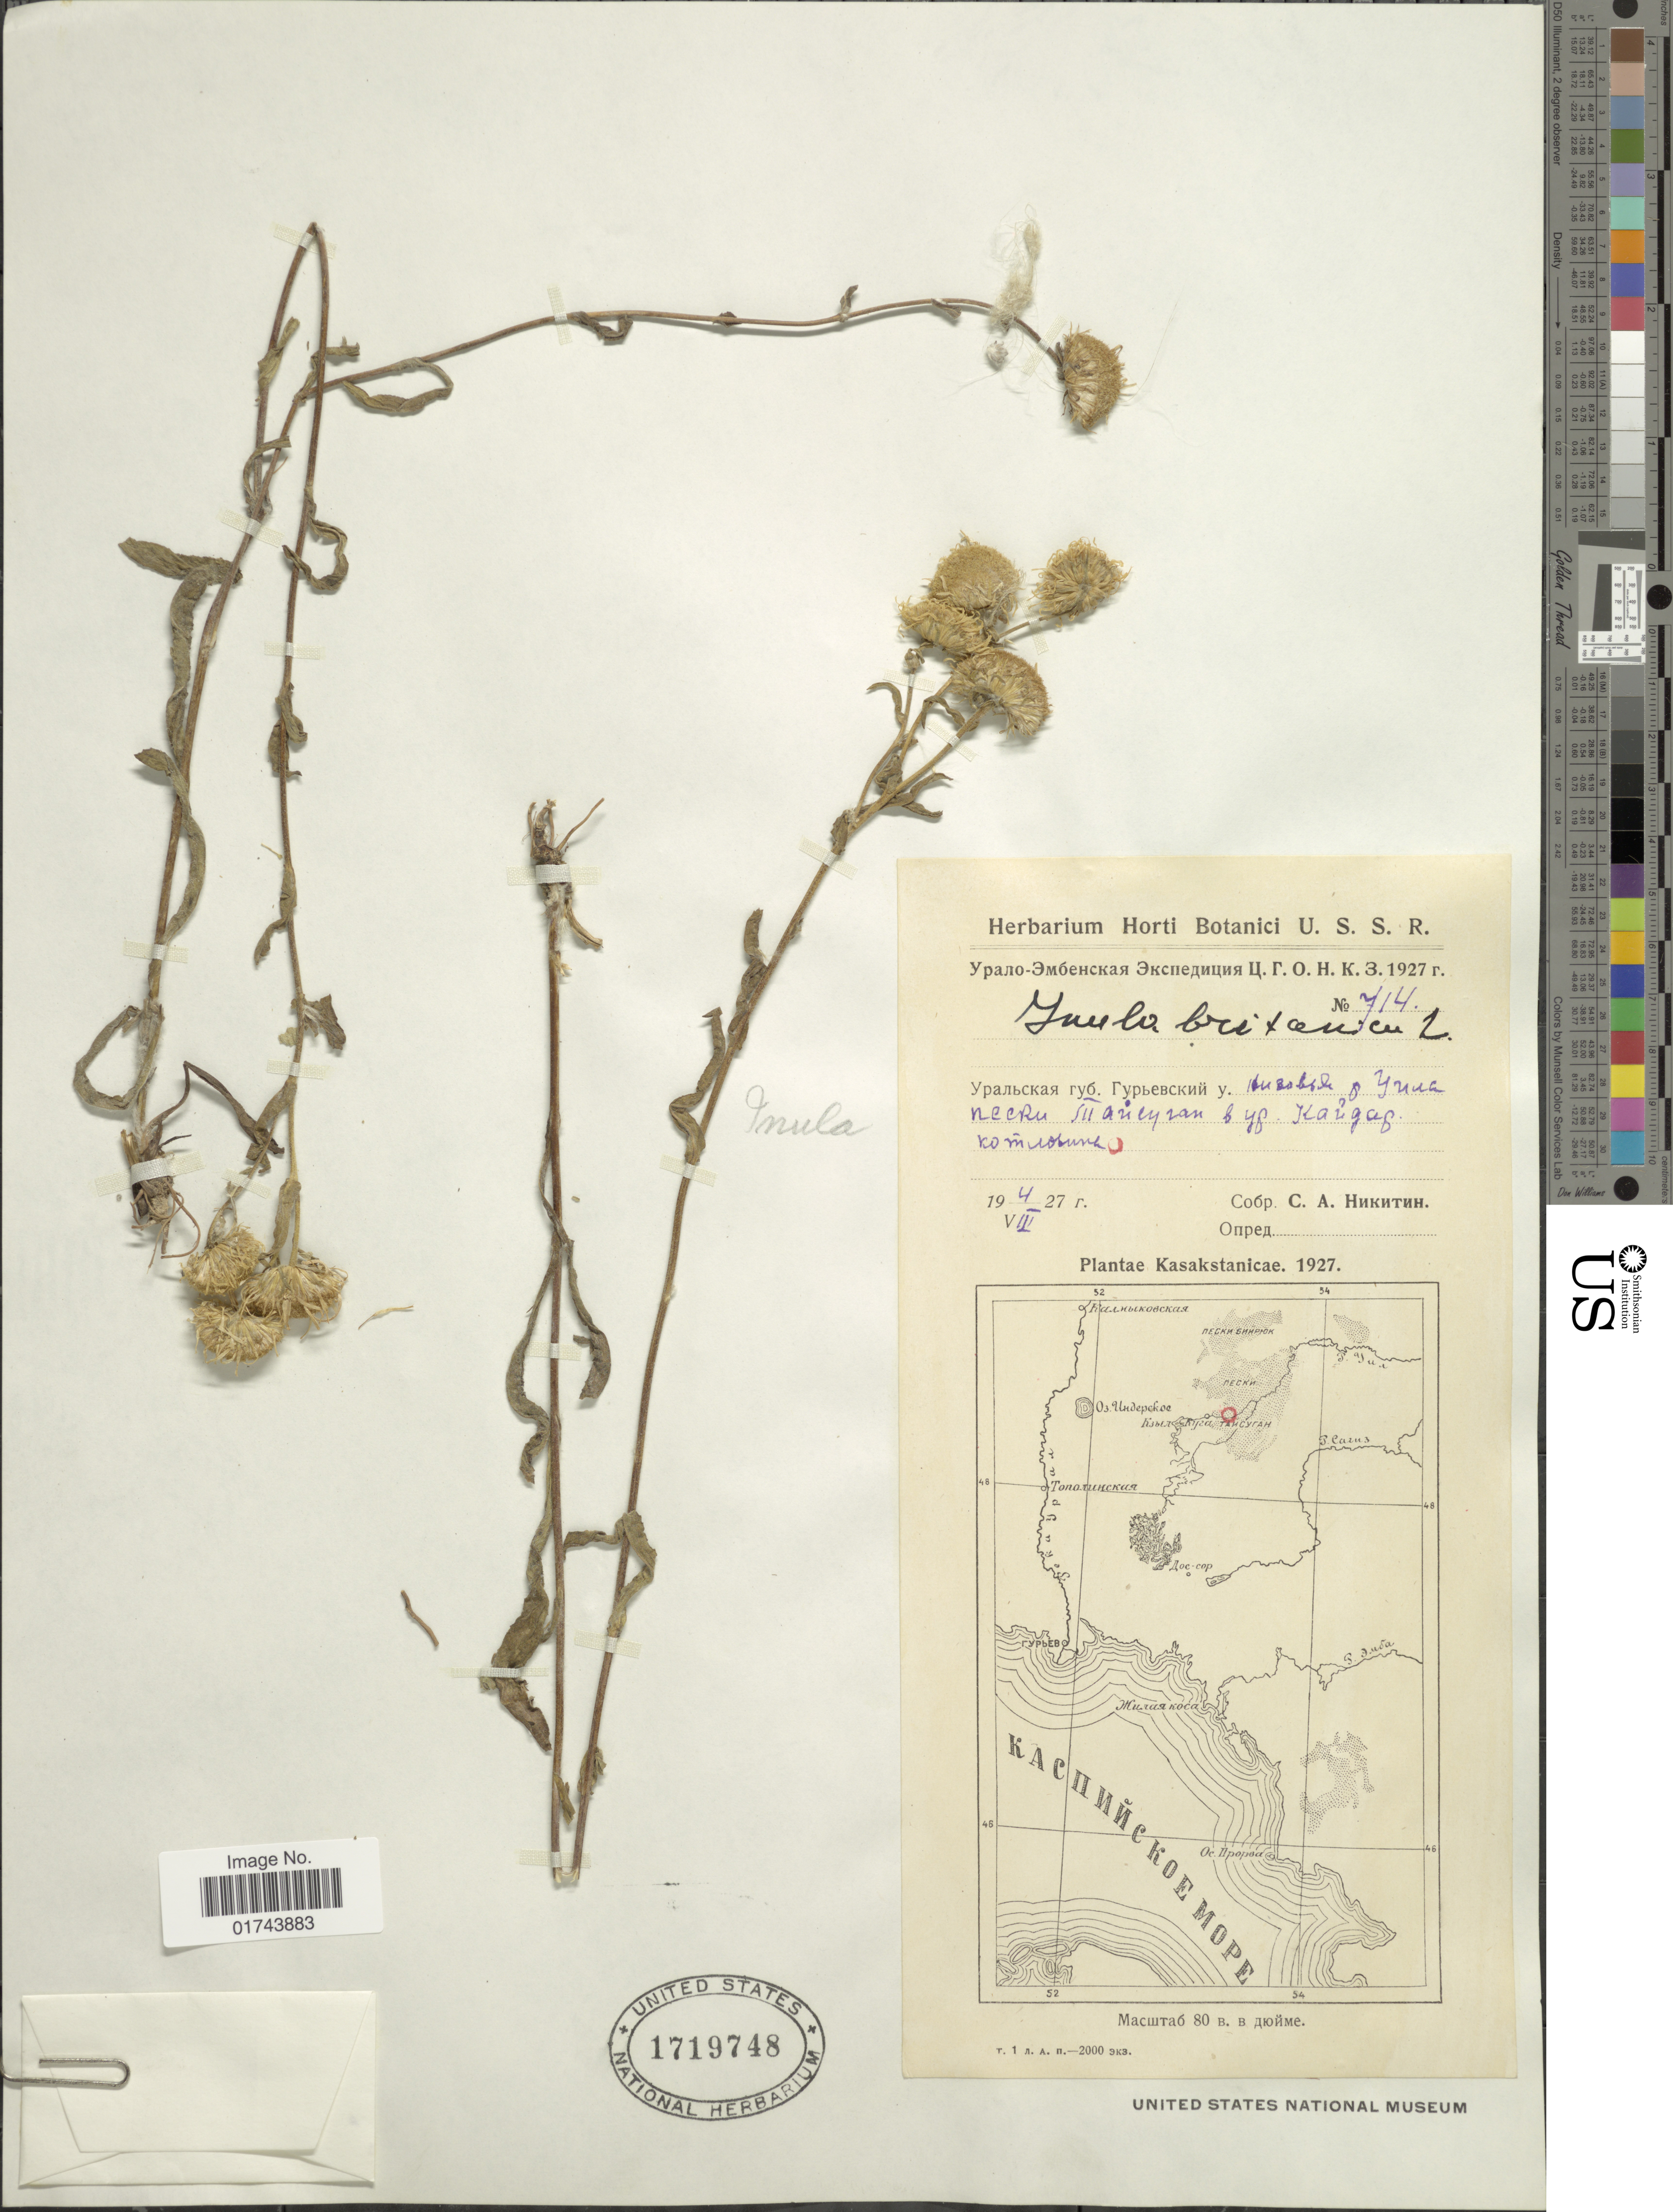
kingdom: Plantae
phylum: Tracheophyta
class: Magnoliopsida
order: Asterales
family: Asteraceae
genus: Inula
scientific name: Inula britannica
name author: L.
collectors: S. A. Nikitin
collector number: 714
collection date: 1927-08-04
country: Kazakhstan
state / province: Atyrau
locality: River Uil, Taysoygan sand area, Kaydar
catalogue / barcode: US 1719748